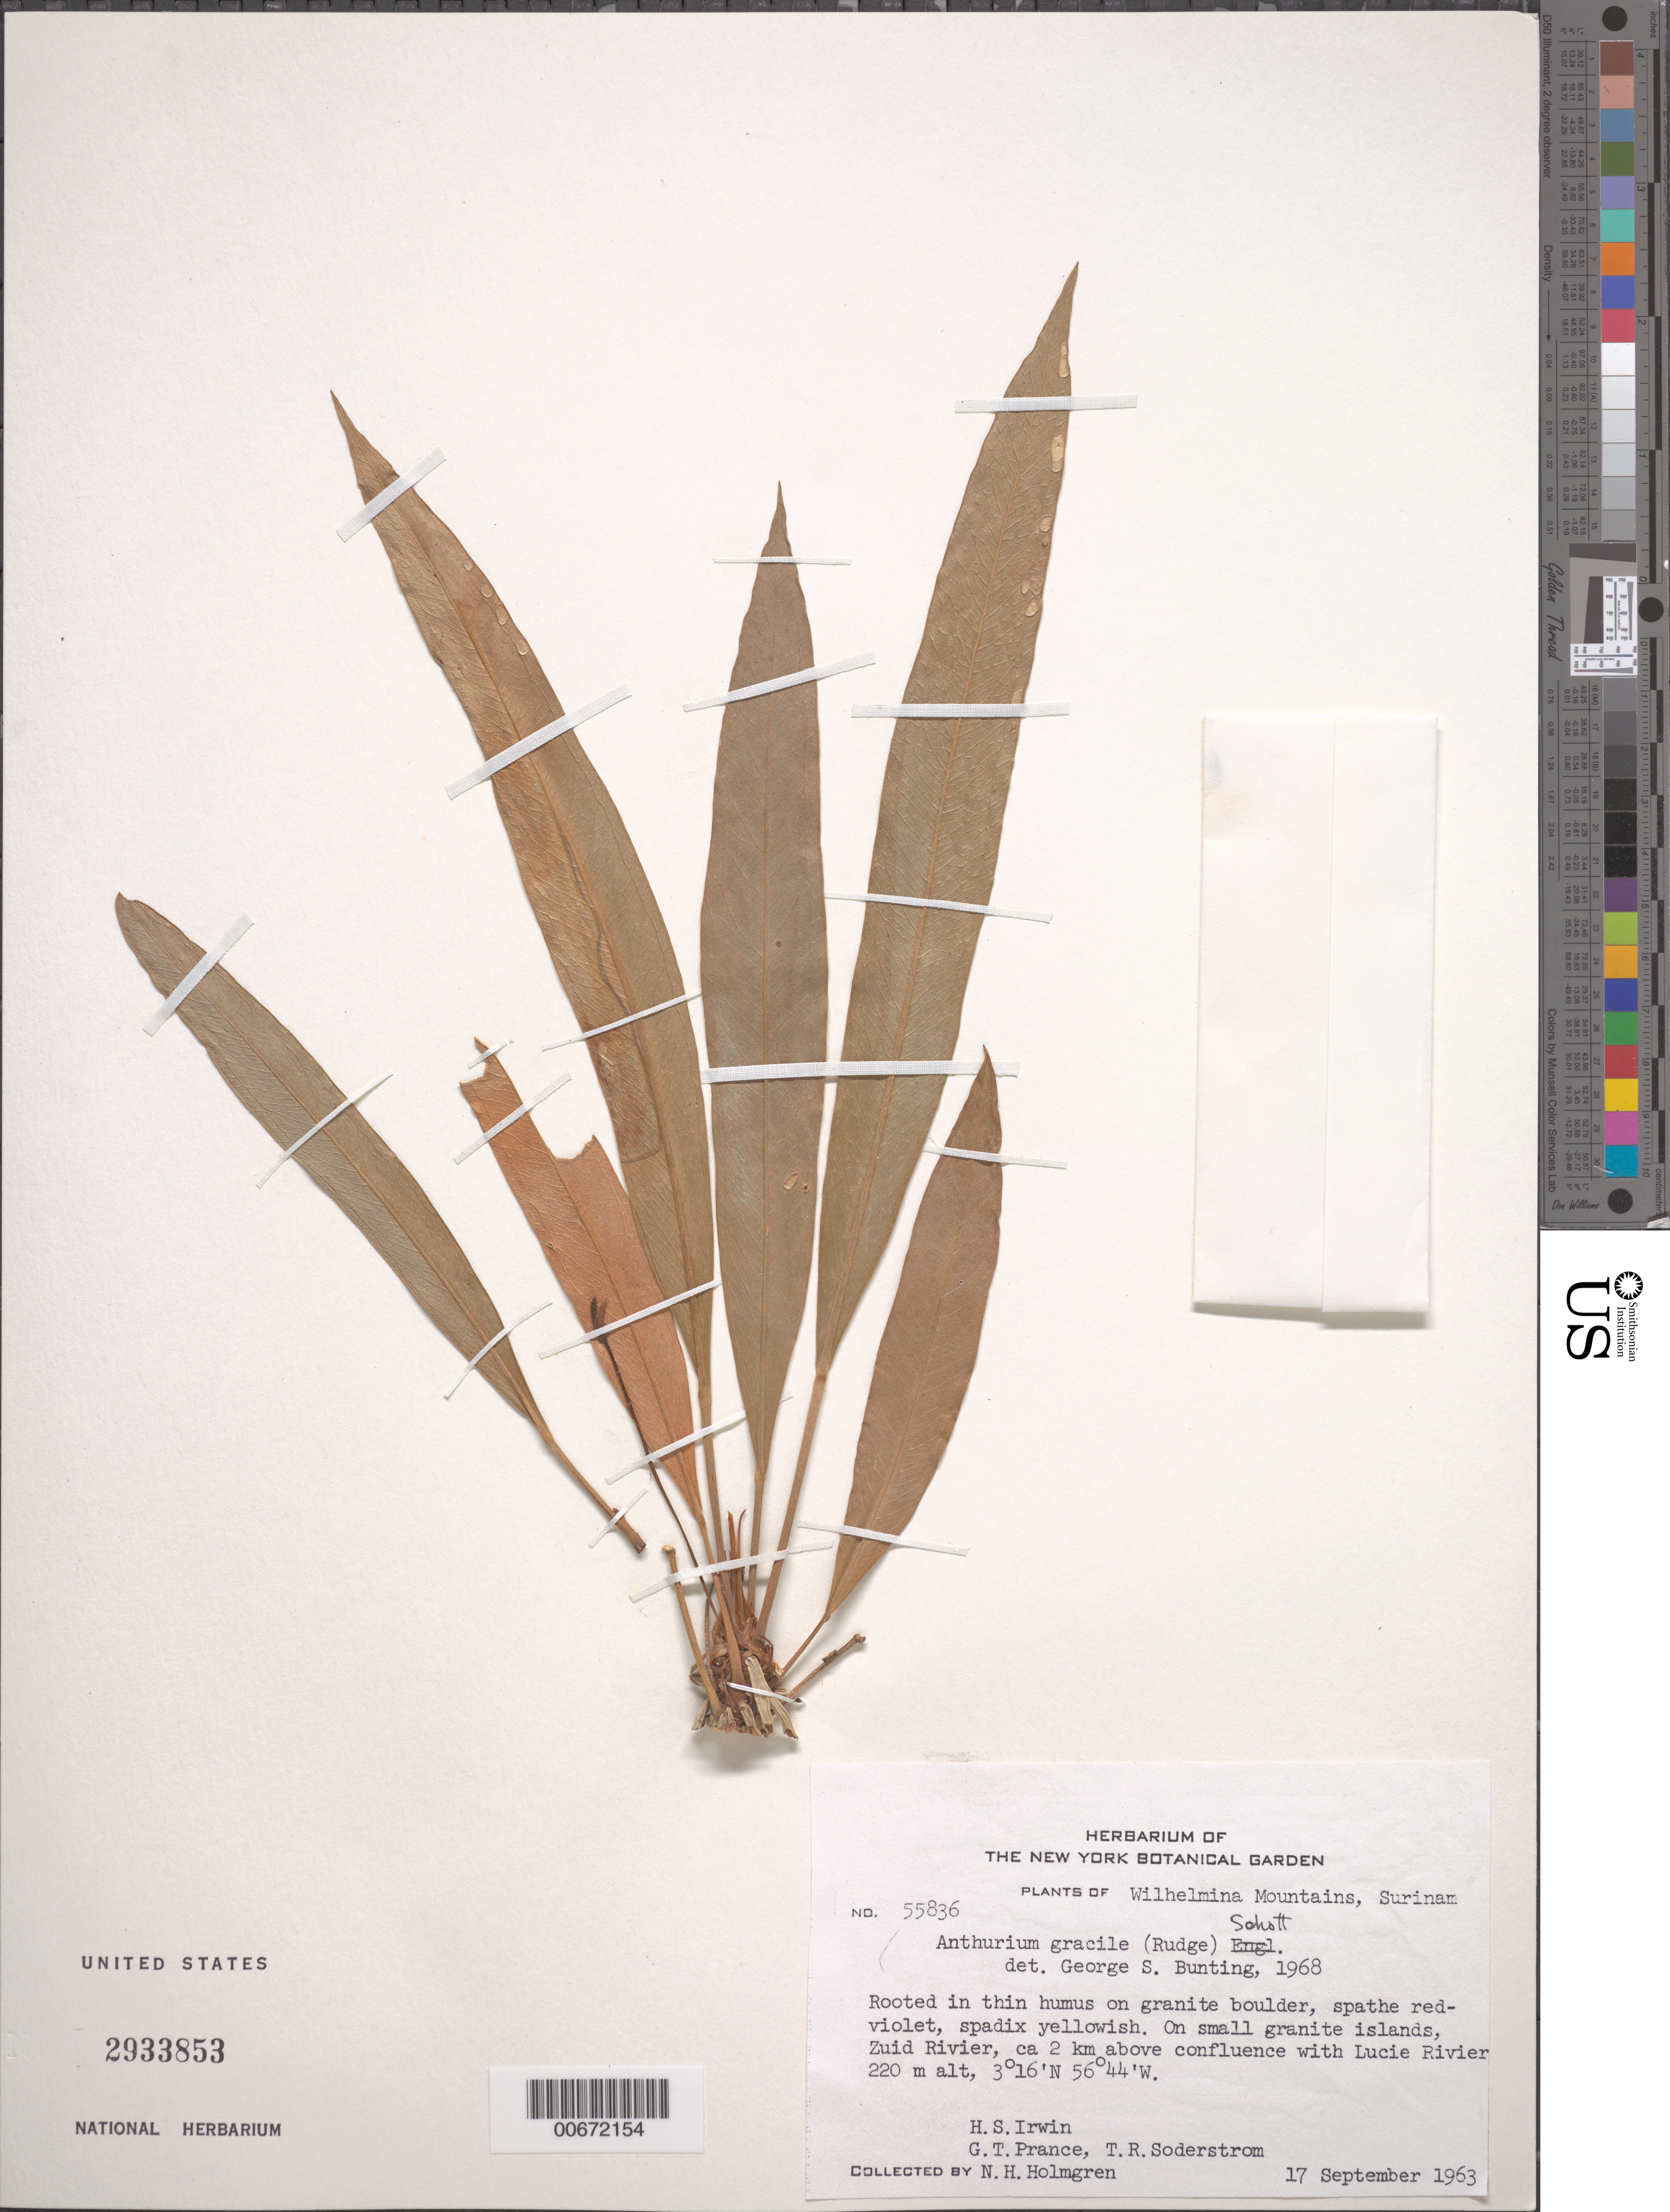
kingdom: Plantae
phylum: Tracheophyta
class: Liliopsida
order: Alismatales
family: Araceae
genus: Anthurium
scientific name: Anthurium gracile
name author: (Rudge) Schott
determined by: Bunting, G. S.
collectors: H. Irwin, G. T. Prance, T. R. Soderstrom & N. H. Holmgren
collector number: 55836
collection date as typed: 17-Sep-63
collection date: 1963-09-17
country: Suriname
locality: Zuid River, 2 km above confluence with Lucie R., Wilhelmina Gebergte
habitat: Small granitic islands in river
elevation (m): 220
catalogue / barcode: US 2933853